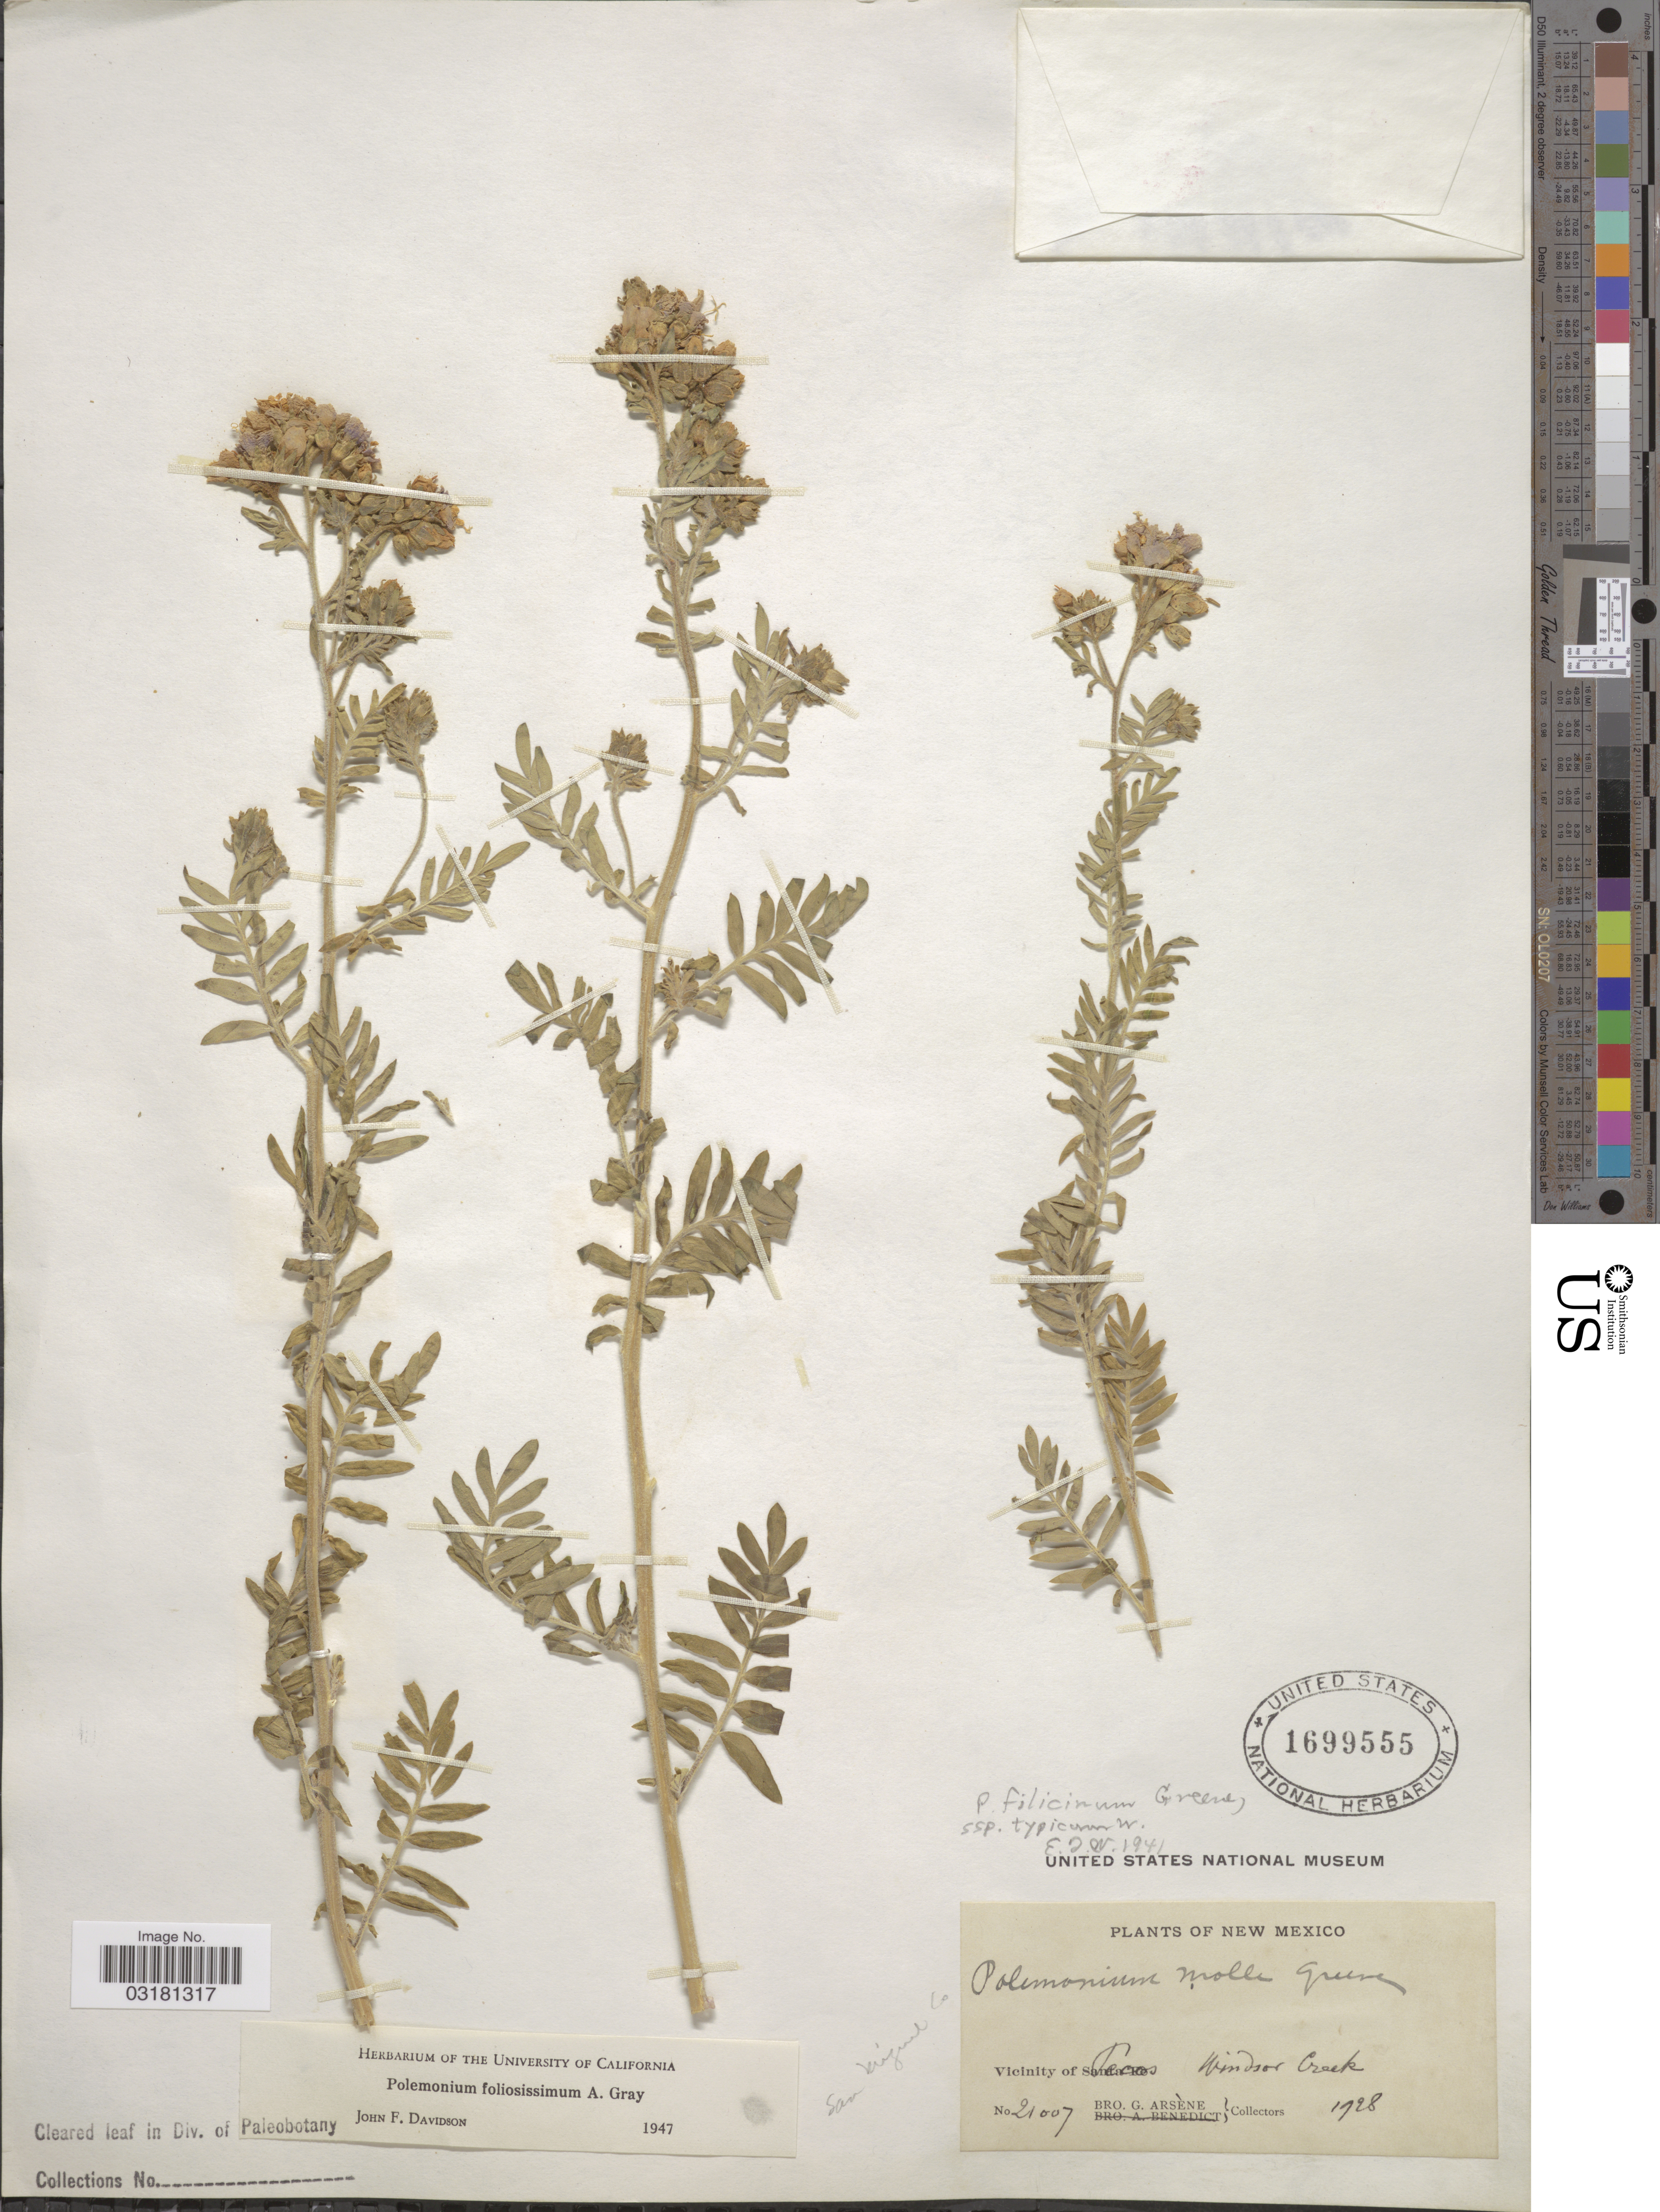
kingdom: Plantae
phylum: Tracheophyta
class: Magnoliopsida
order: Ericales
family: Polemoniaceae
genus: Polemonium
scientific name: Polemonium foliosissimum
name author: A. Gray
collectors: Bro. G. Arsène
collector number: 21007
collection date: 1928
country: United States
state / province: New Mexico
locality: Vicinity of Pecos. Windsor Creek. San Miguel Co.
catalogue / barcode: US 1699555